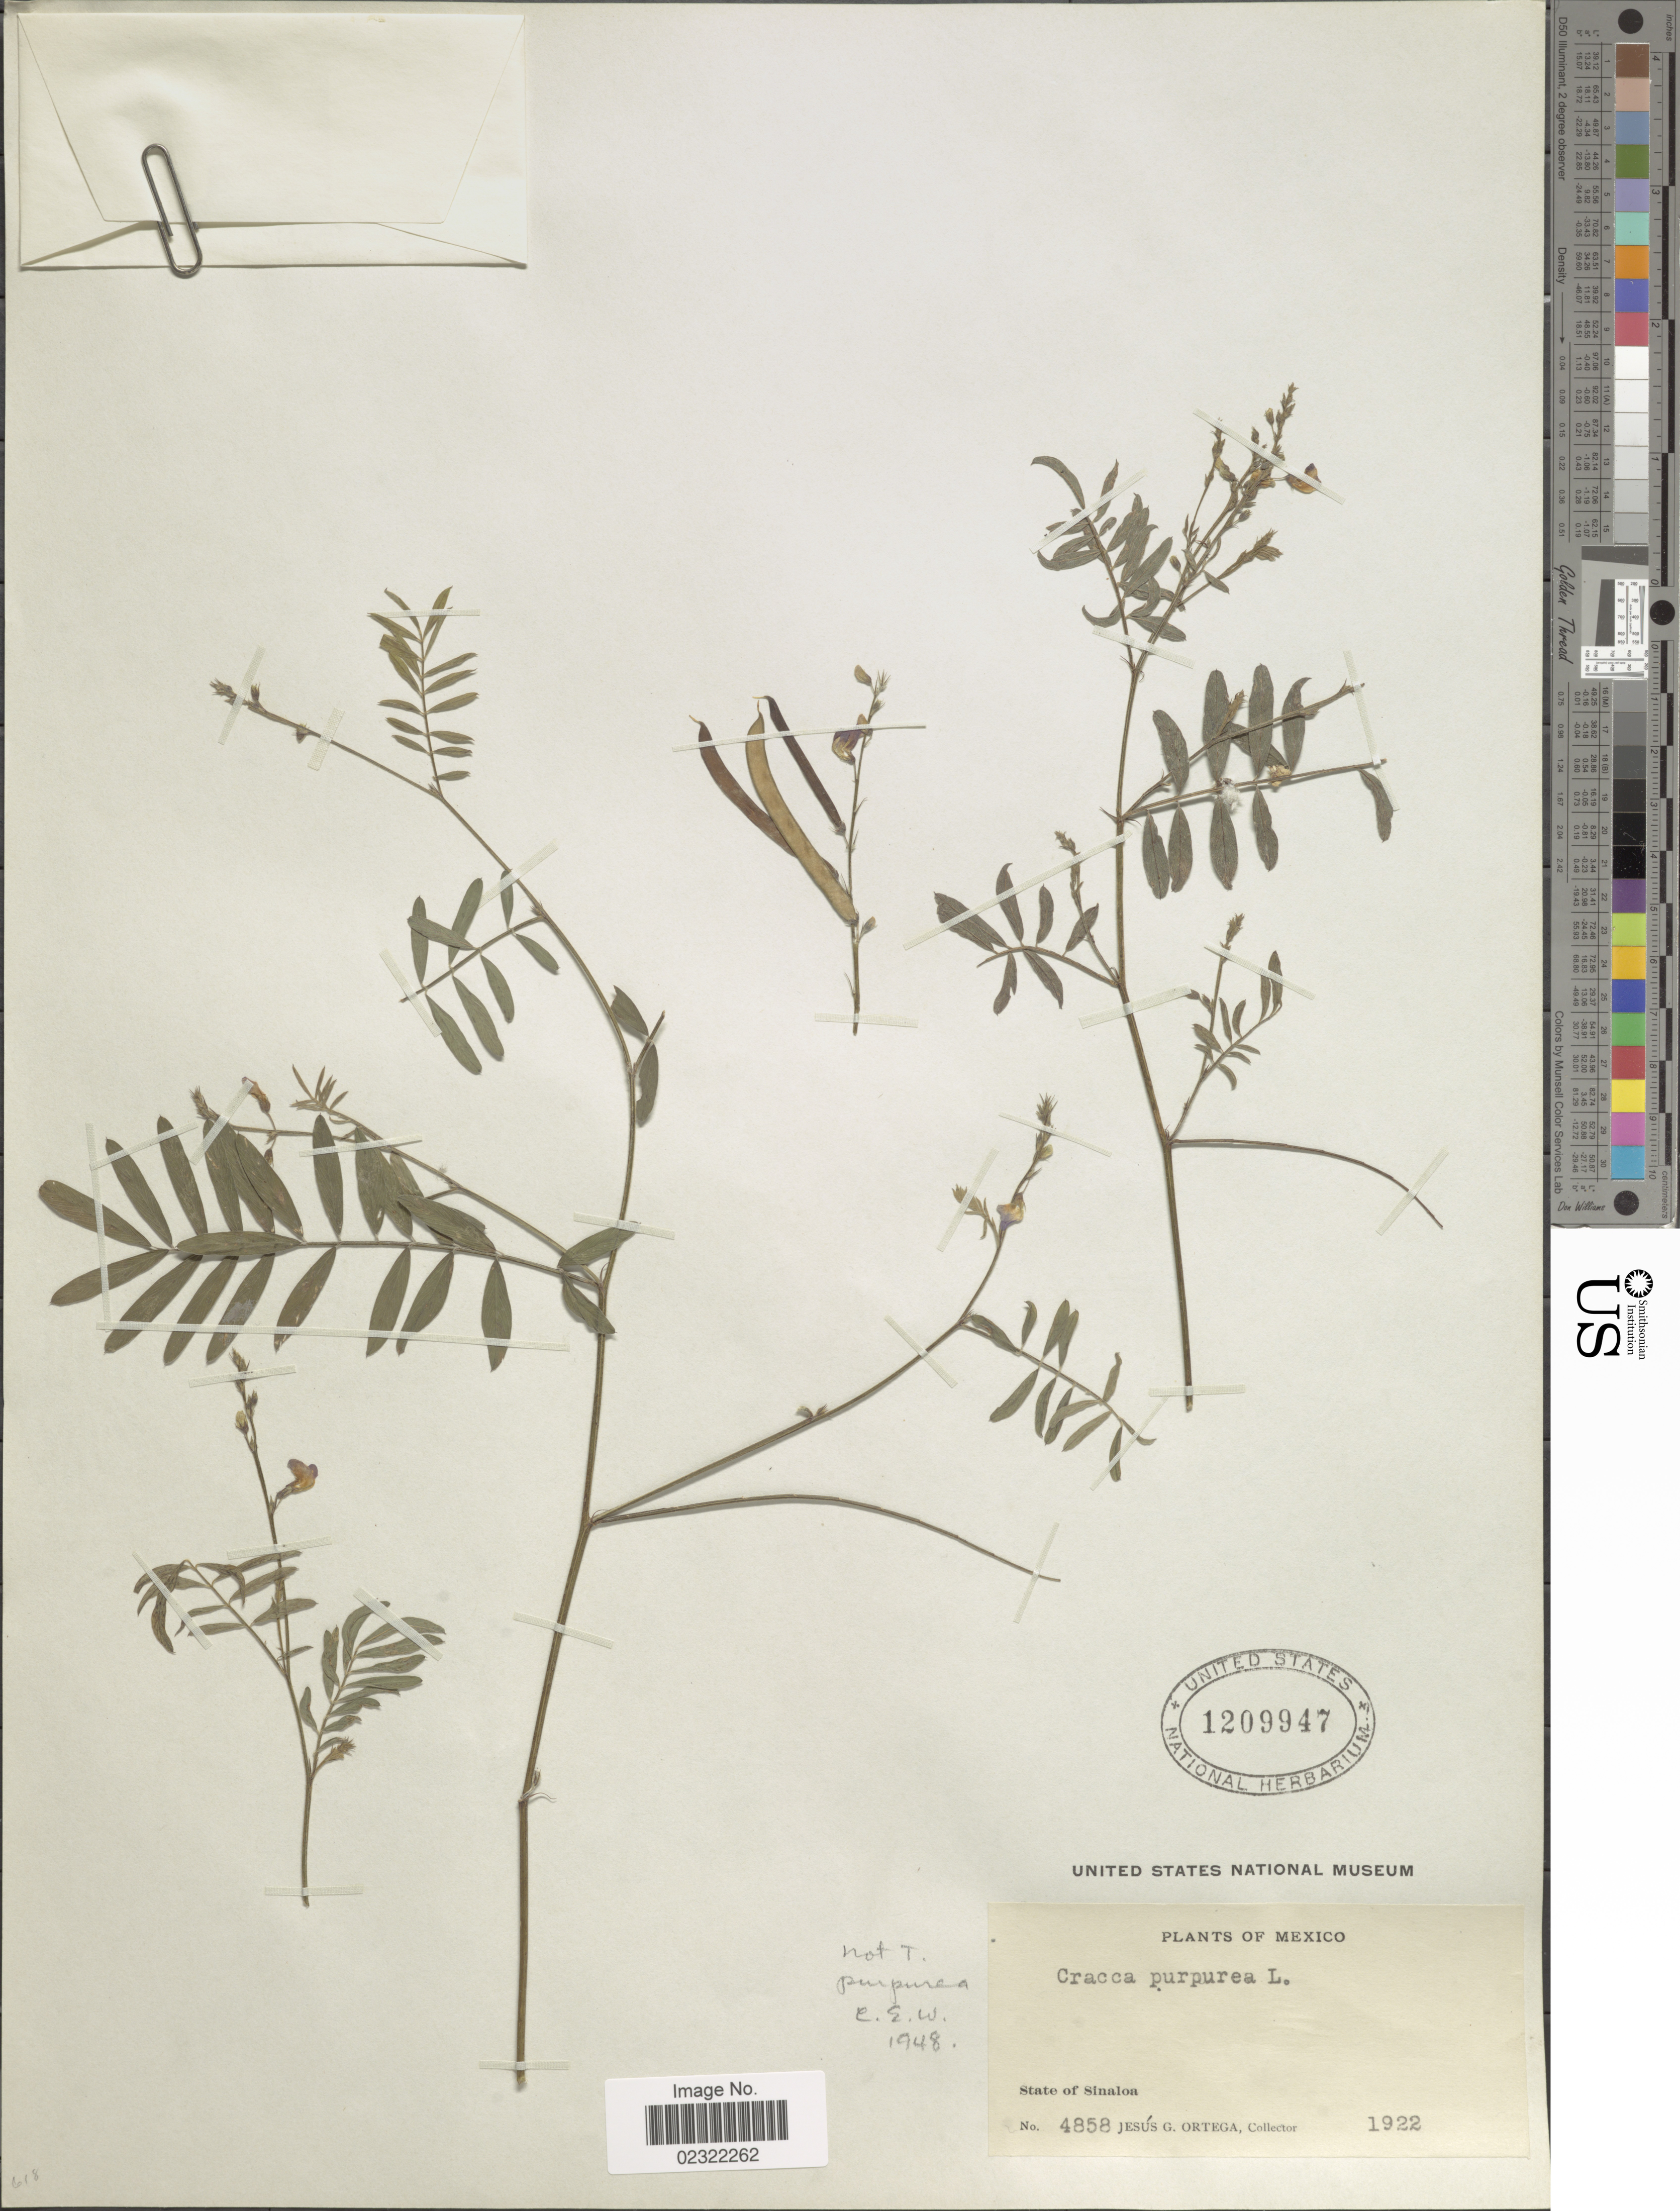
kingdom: Plantae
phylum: Tracheophyta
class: Magnoliopsida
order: Fabales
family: Fabaceae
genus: Tephrosia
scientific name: Tephrosia cinerea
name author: (L.) Pers.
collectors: J. Ortega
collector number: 4558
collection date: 1922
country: Mexico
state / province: Sinaloa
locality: Mexico, State of Sinaloa.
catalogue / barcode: US 1209947